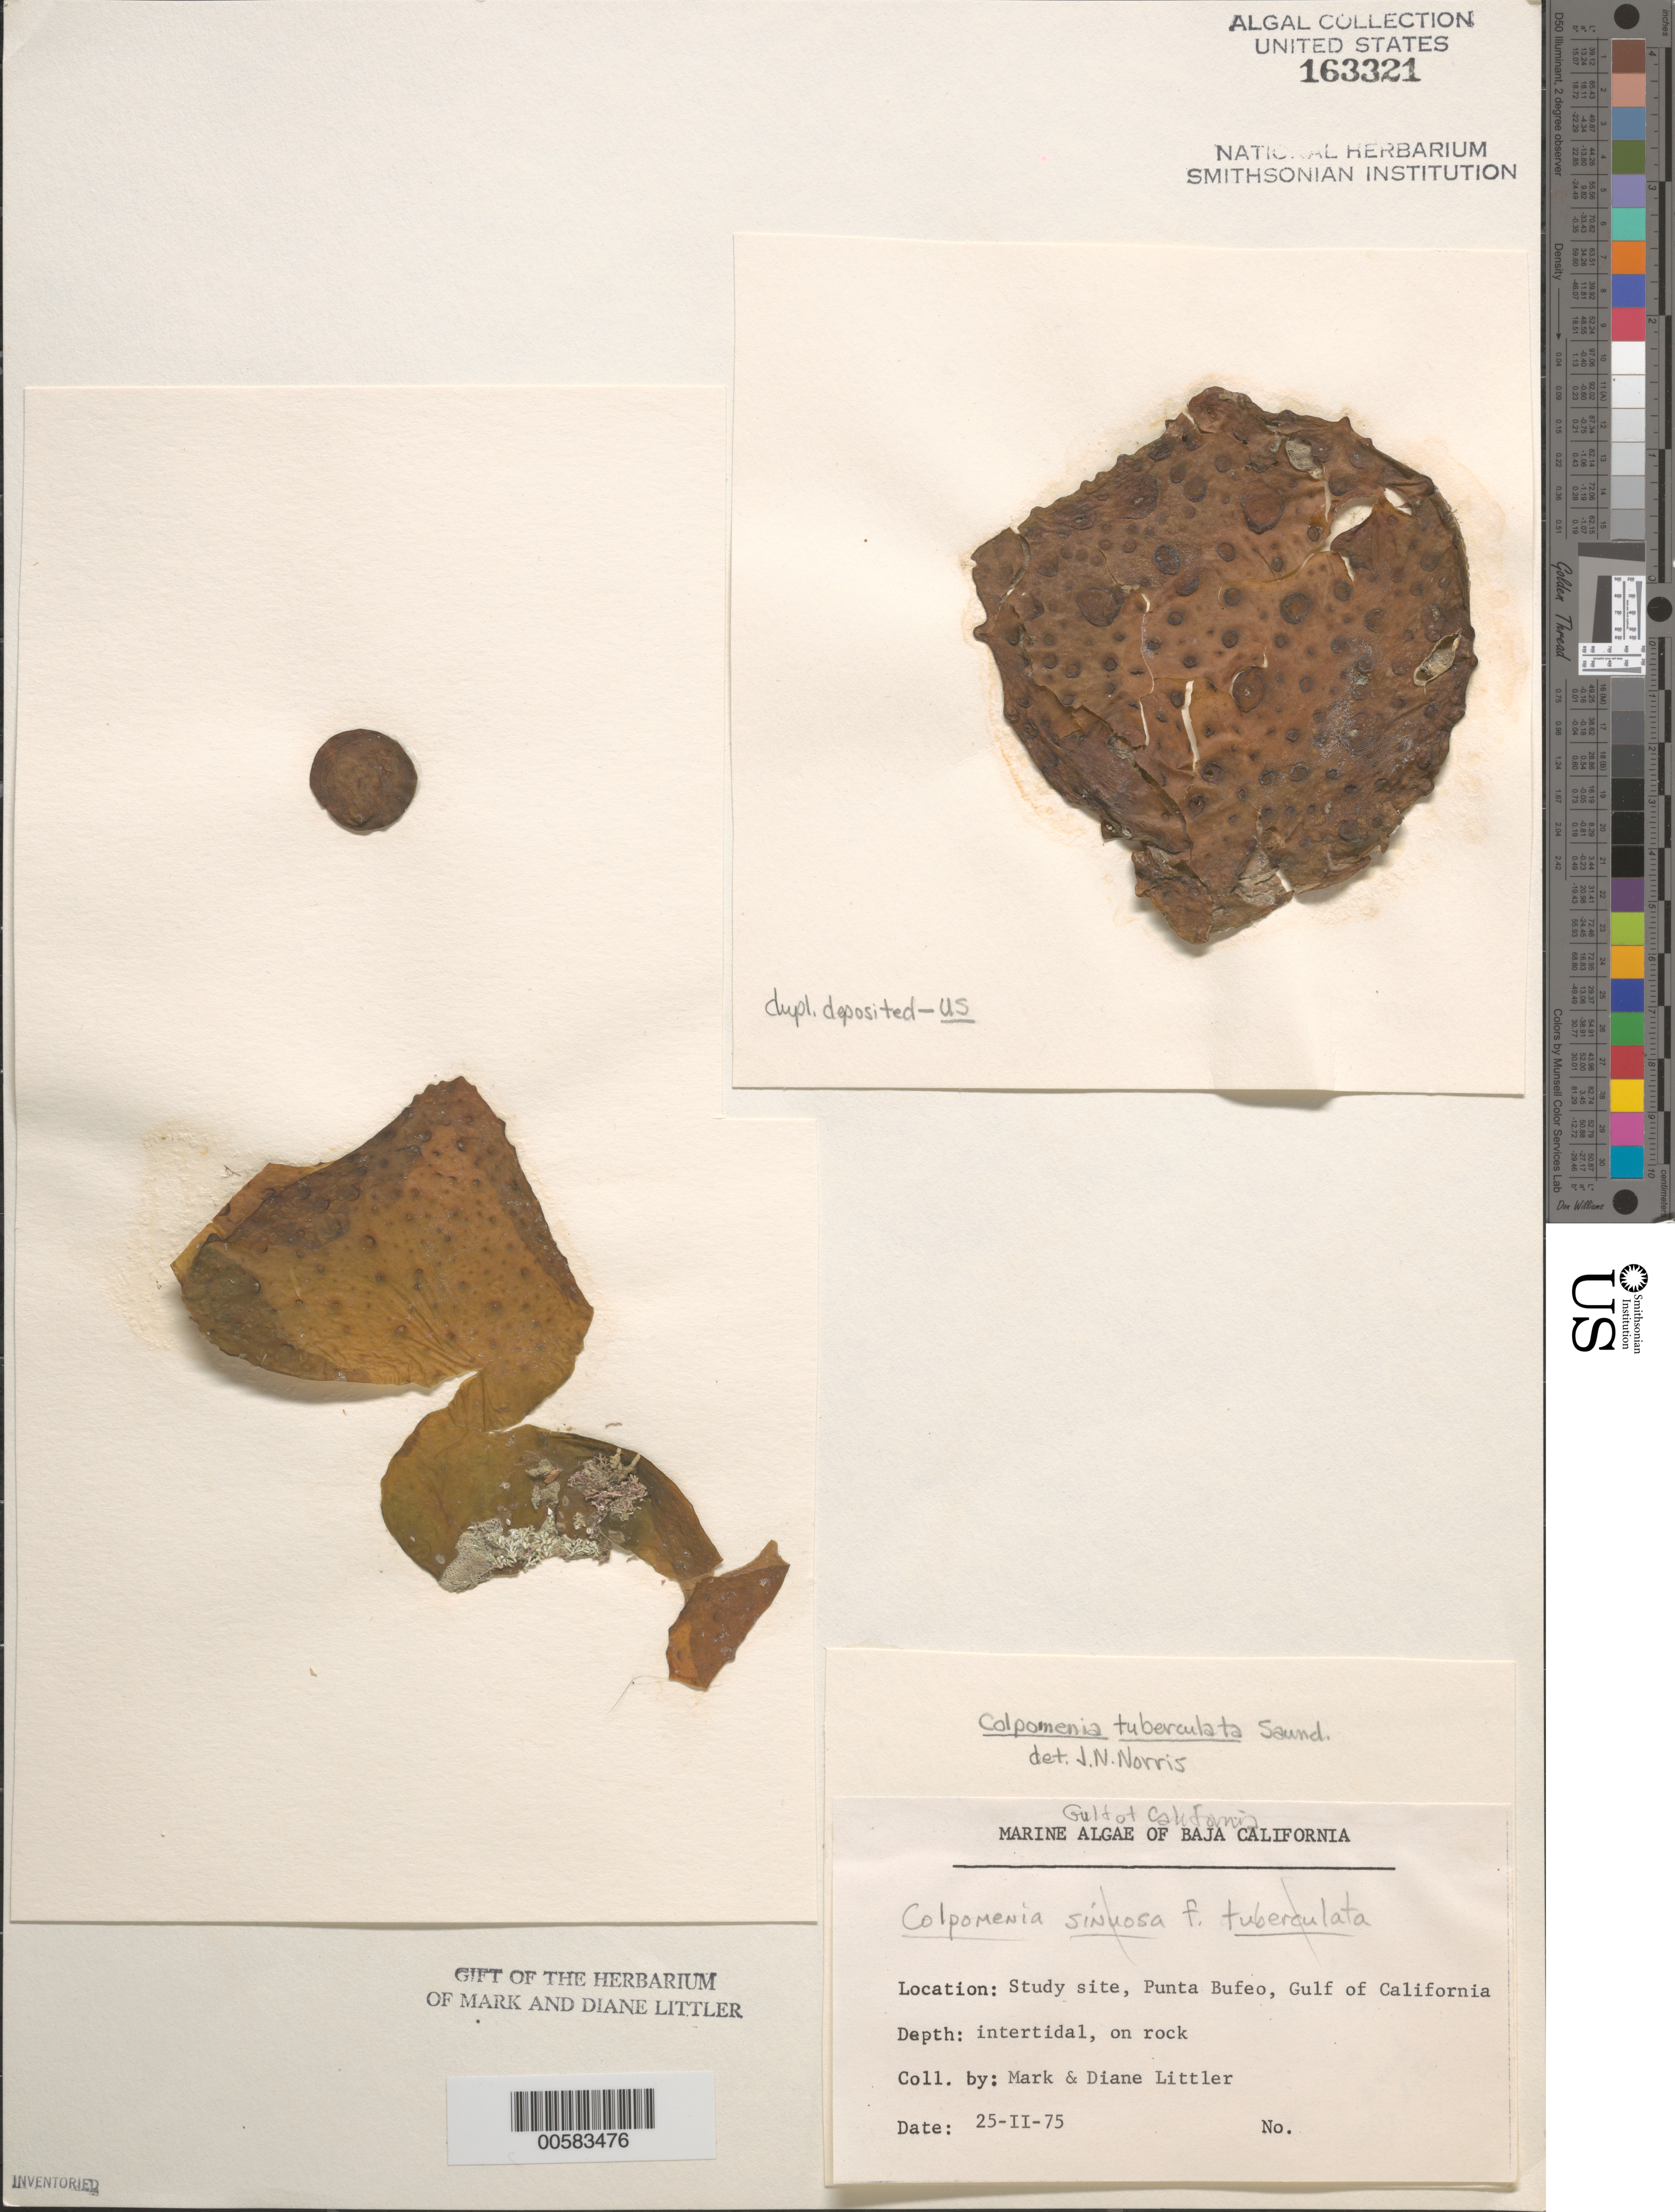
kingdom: Chromista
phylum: Ochrophyta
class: Phaeophyceae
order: Scytosiphonales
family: Scytosiphonaceae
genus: Colpomenia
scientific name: Colpomenia tuberculata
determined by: Norris, James N.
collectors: M. M. Littler & D. S. Littler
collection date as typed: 25 Feb 1975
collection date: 1975-02-25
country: Mexico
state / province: Baja California Norte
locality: Punta Bufeo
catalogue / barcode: US 163321